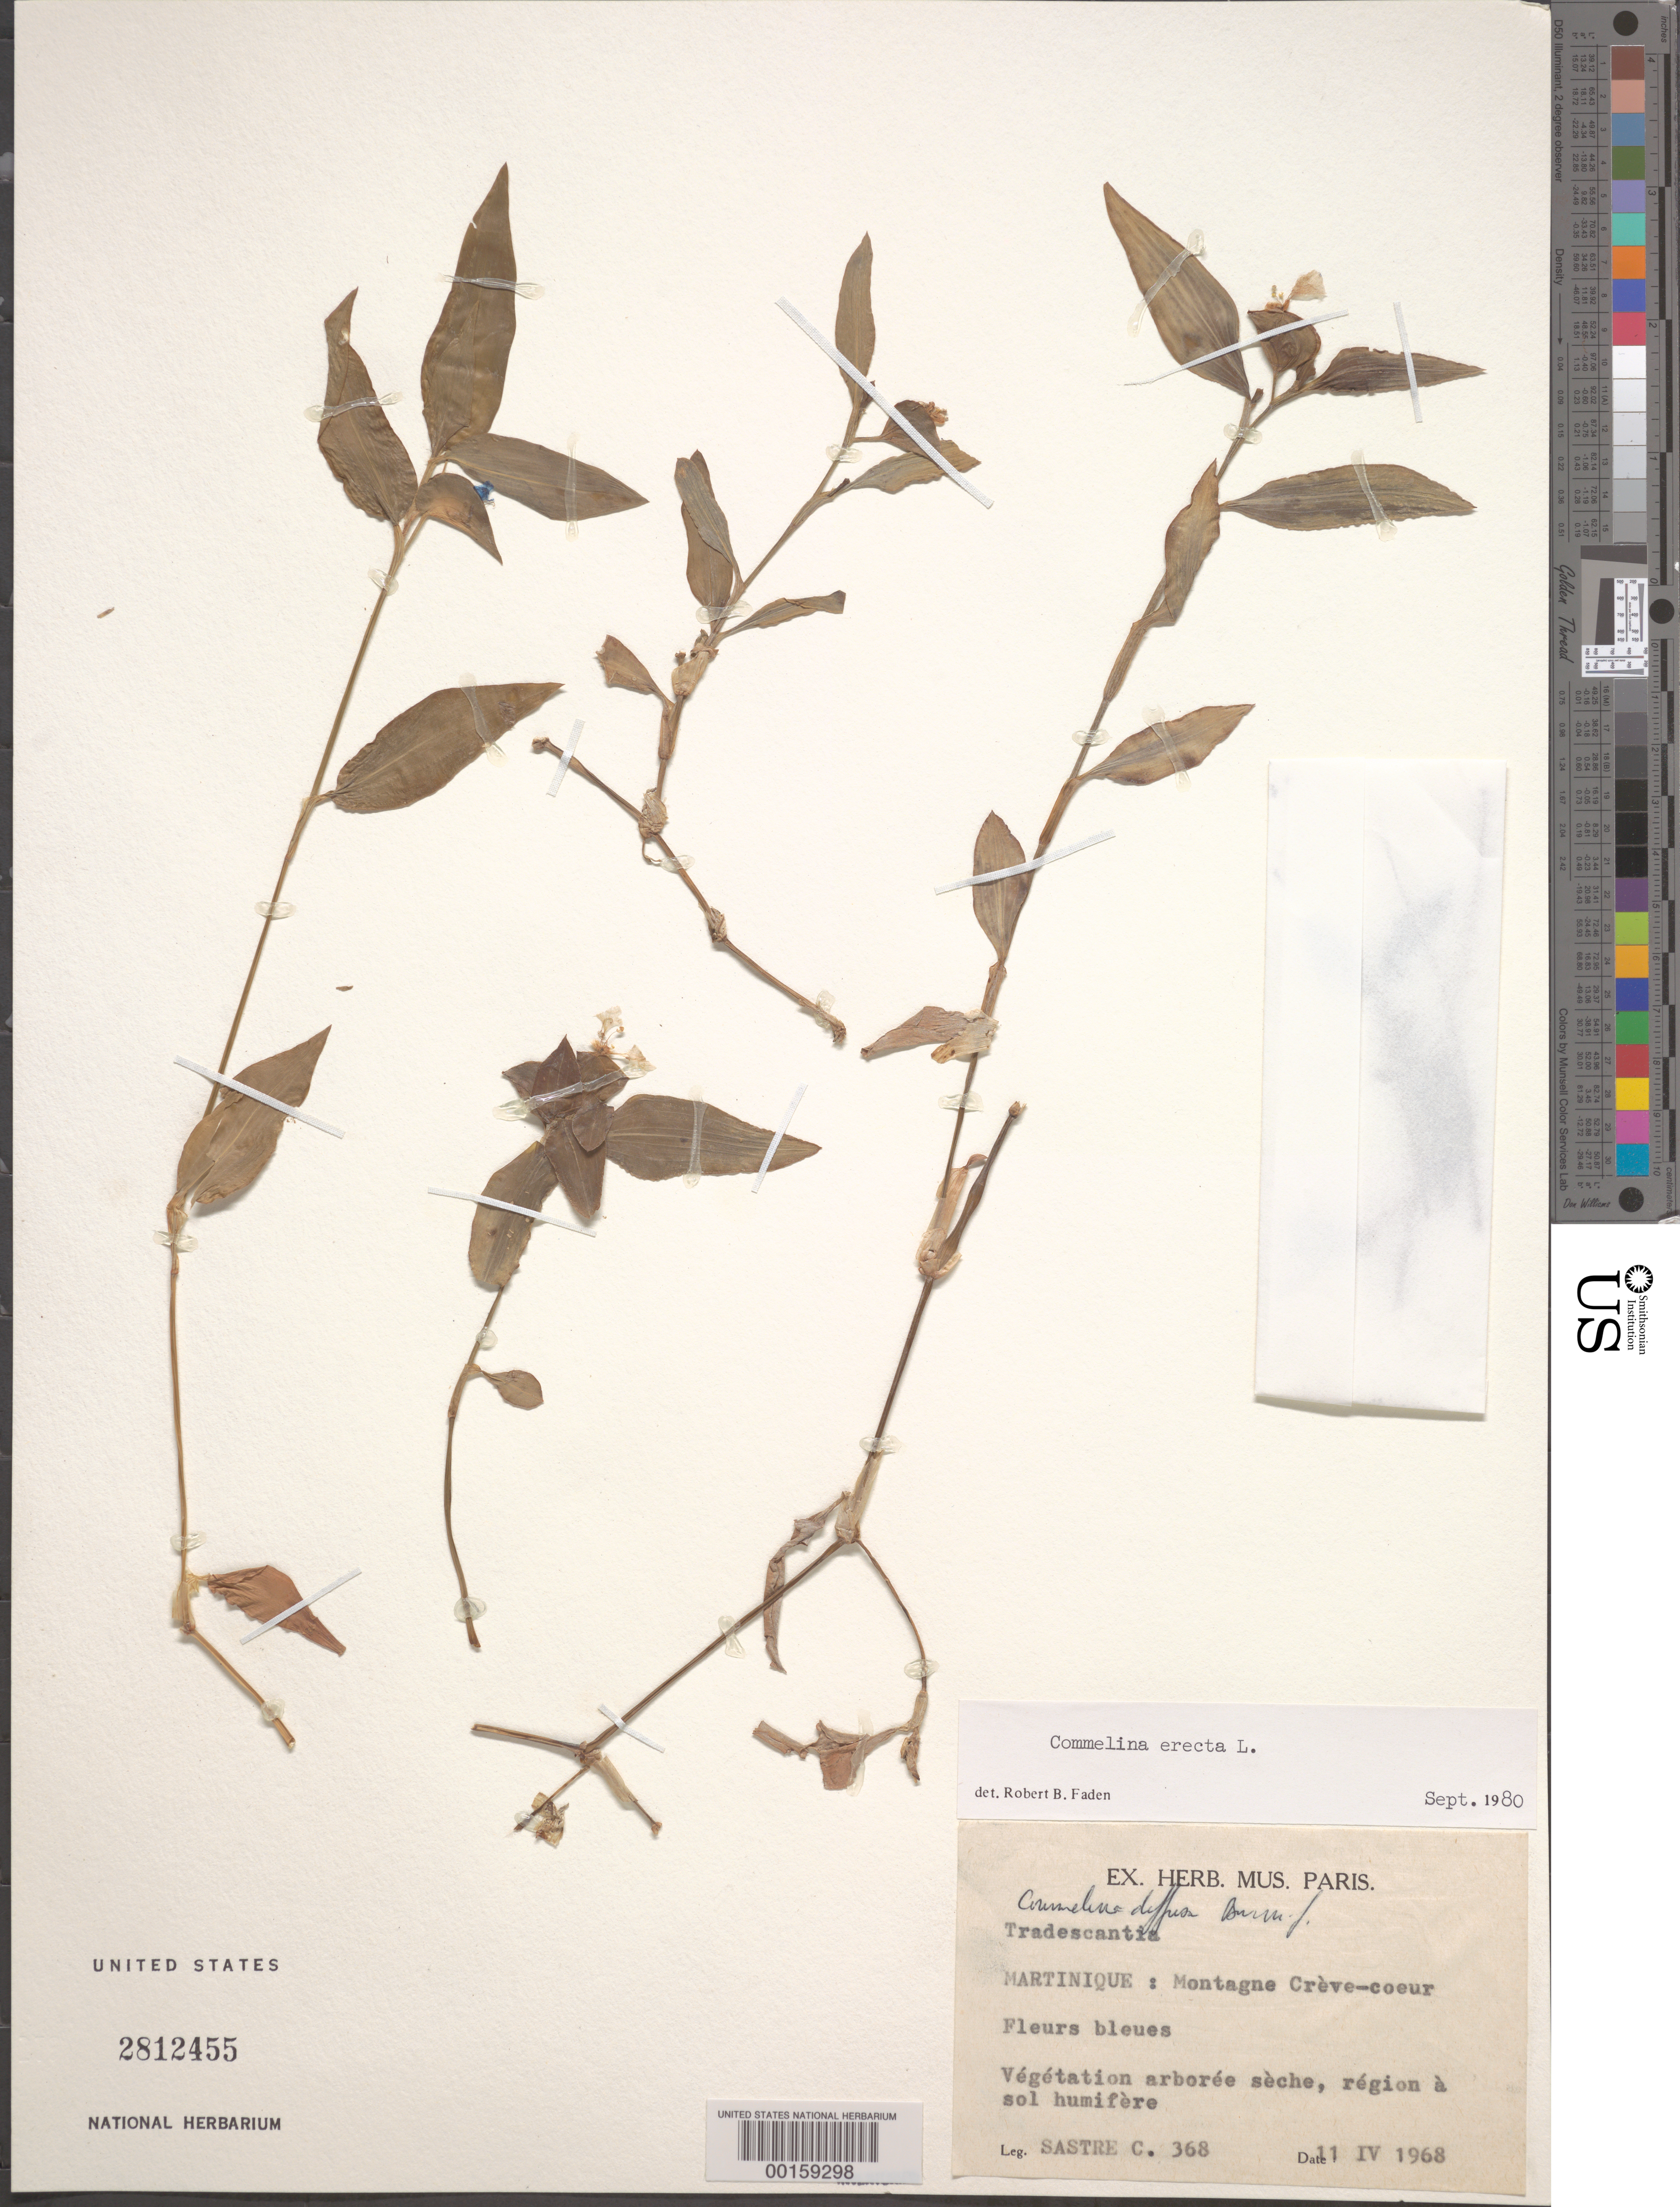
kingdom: Plantae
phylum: Tracheophyta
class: Liliopsida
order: Commelinales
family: Commelinaceae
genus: Commelina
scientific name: Commelina erecta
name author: L.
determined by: Faden, Robert B., (US), Smithsonian Institution - National Museum of Natural History (UNITED STATES)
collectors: C. H. L. Sastre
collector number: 368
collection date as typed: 11 Apr 1968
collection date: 1968-04-11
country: Martinique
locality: Montagne creve-coeur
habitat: Moist soil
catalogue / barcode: US 2812455